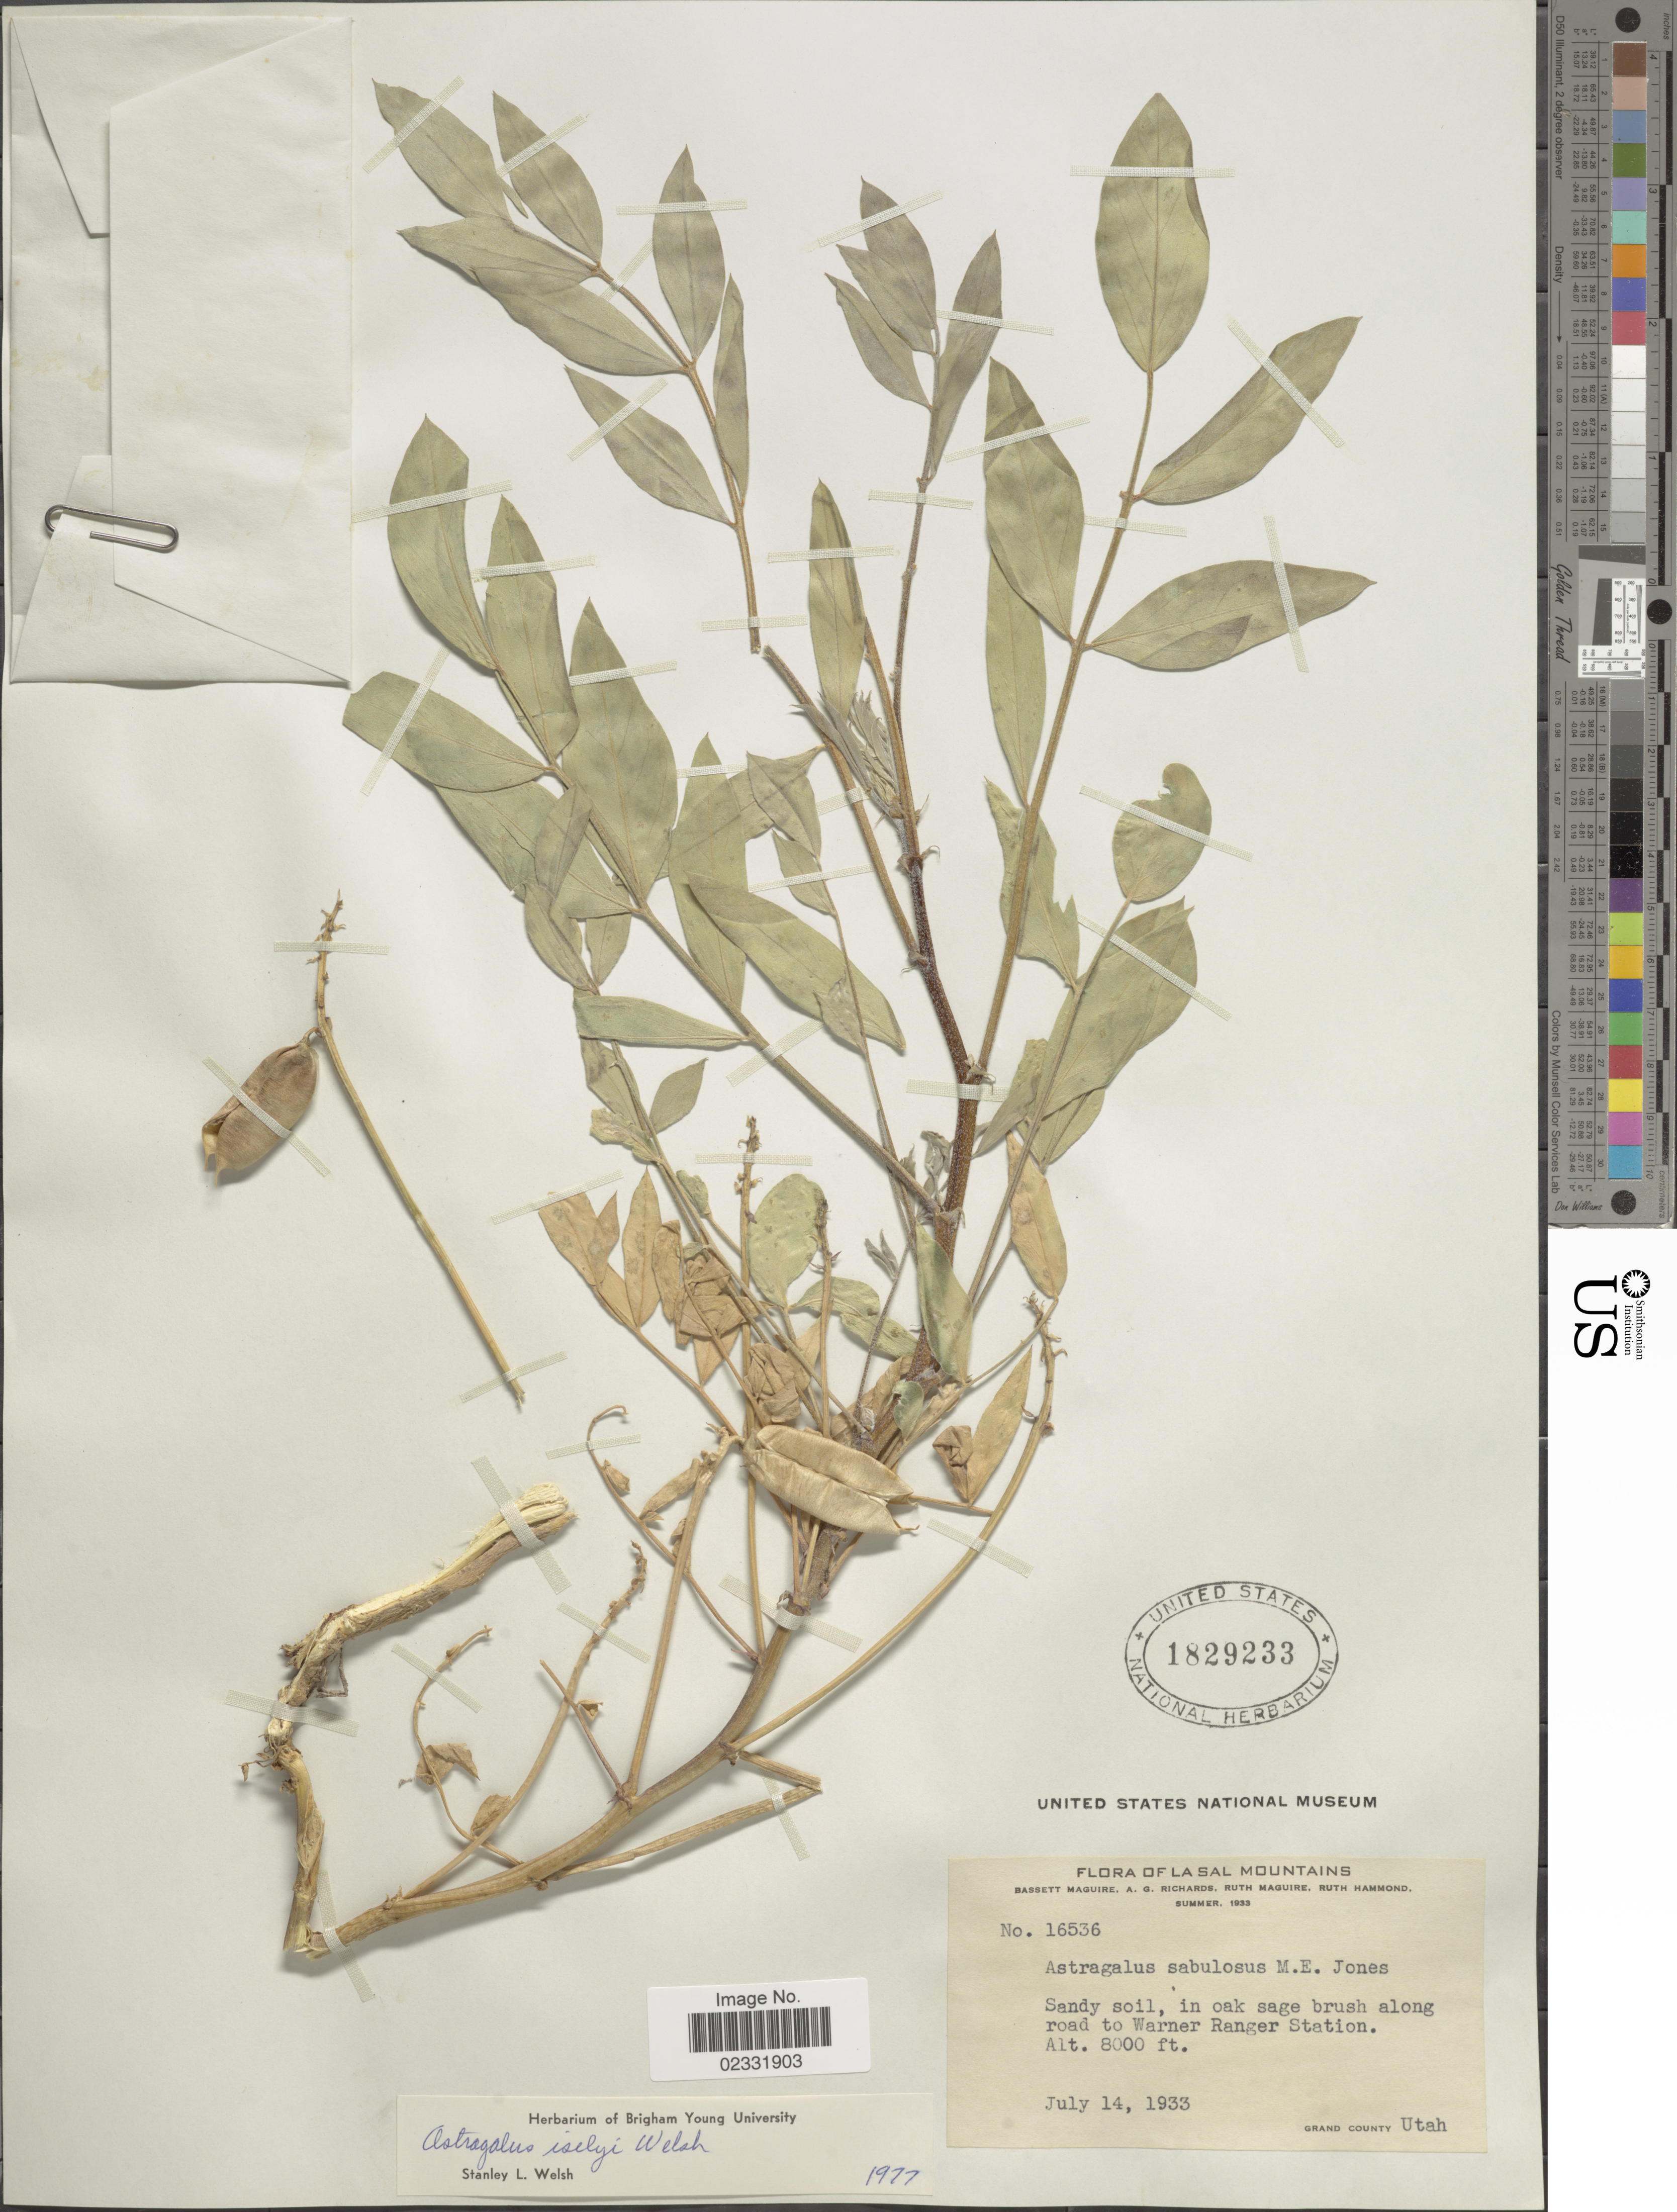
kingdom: Plantae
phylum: Tracheophyta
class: Magnoliopsida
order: Fabales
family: Fabaceae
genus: Astragalus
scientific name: Astragalus iselyi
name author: S.L. Welsh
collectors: B. Maguire, A. Richards, R. R. Maguire & R. Hammond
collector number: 16536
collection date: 1933-07-14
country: United States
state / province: Utah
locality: La Sal Mountains, in oak sage brush along road to Warner Ranger Station. Grand County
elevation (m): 2438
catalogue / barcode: US 1829233